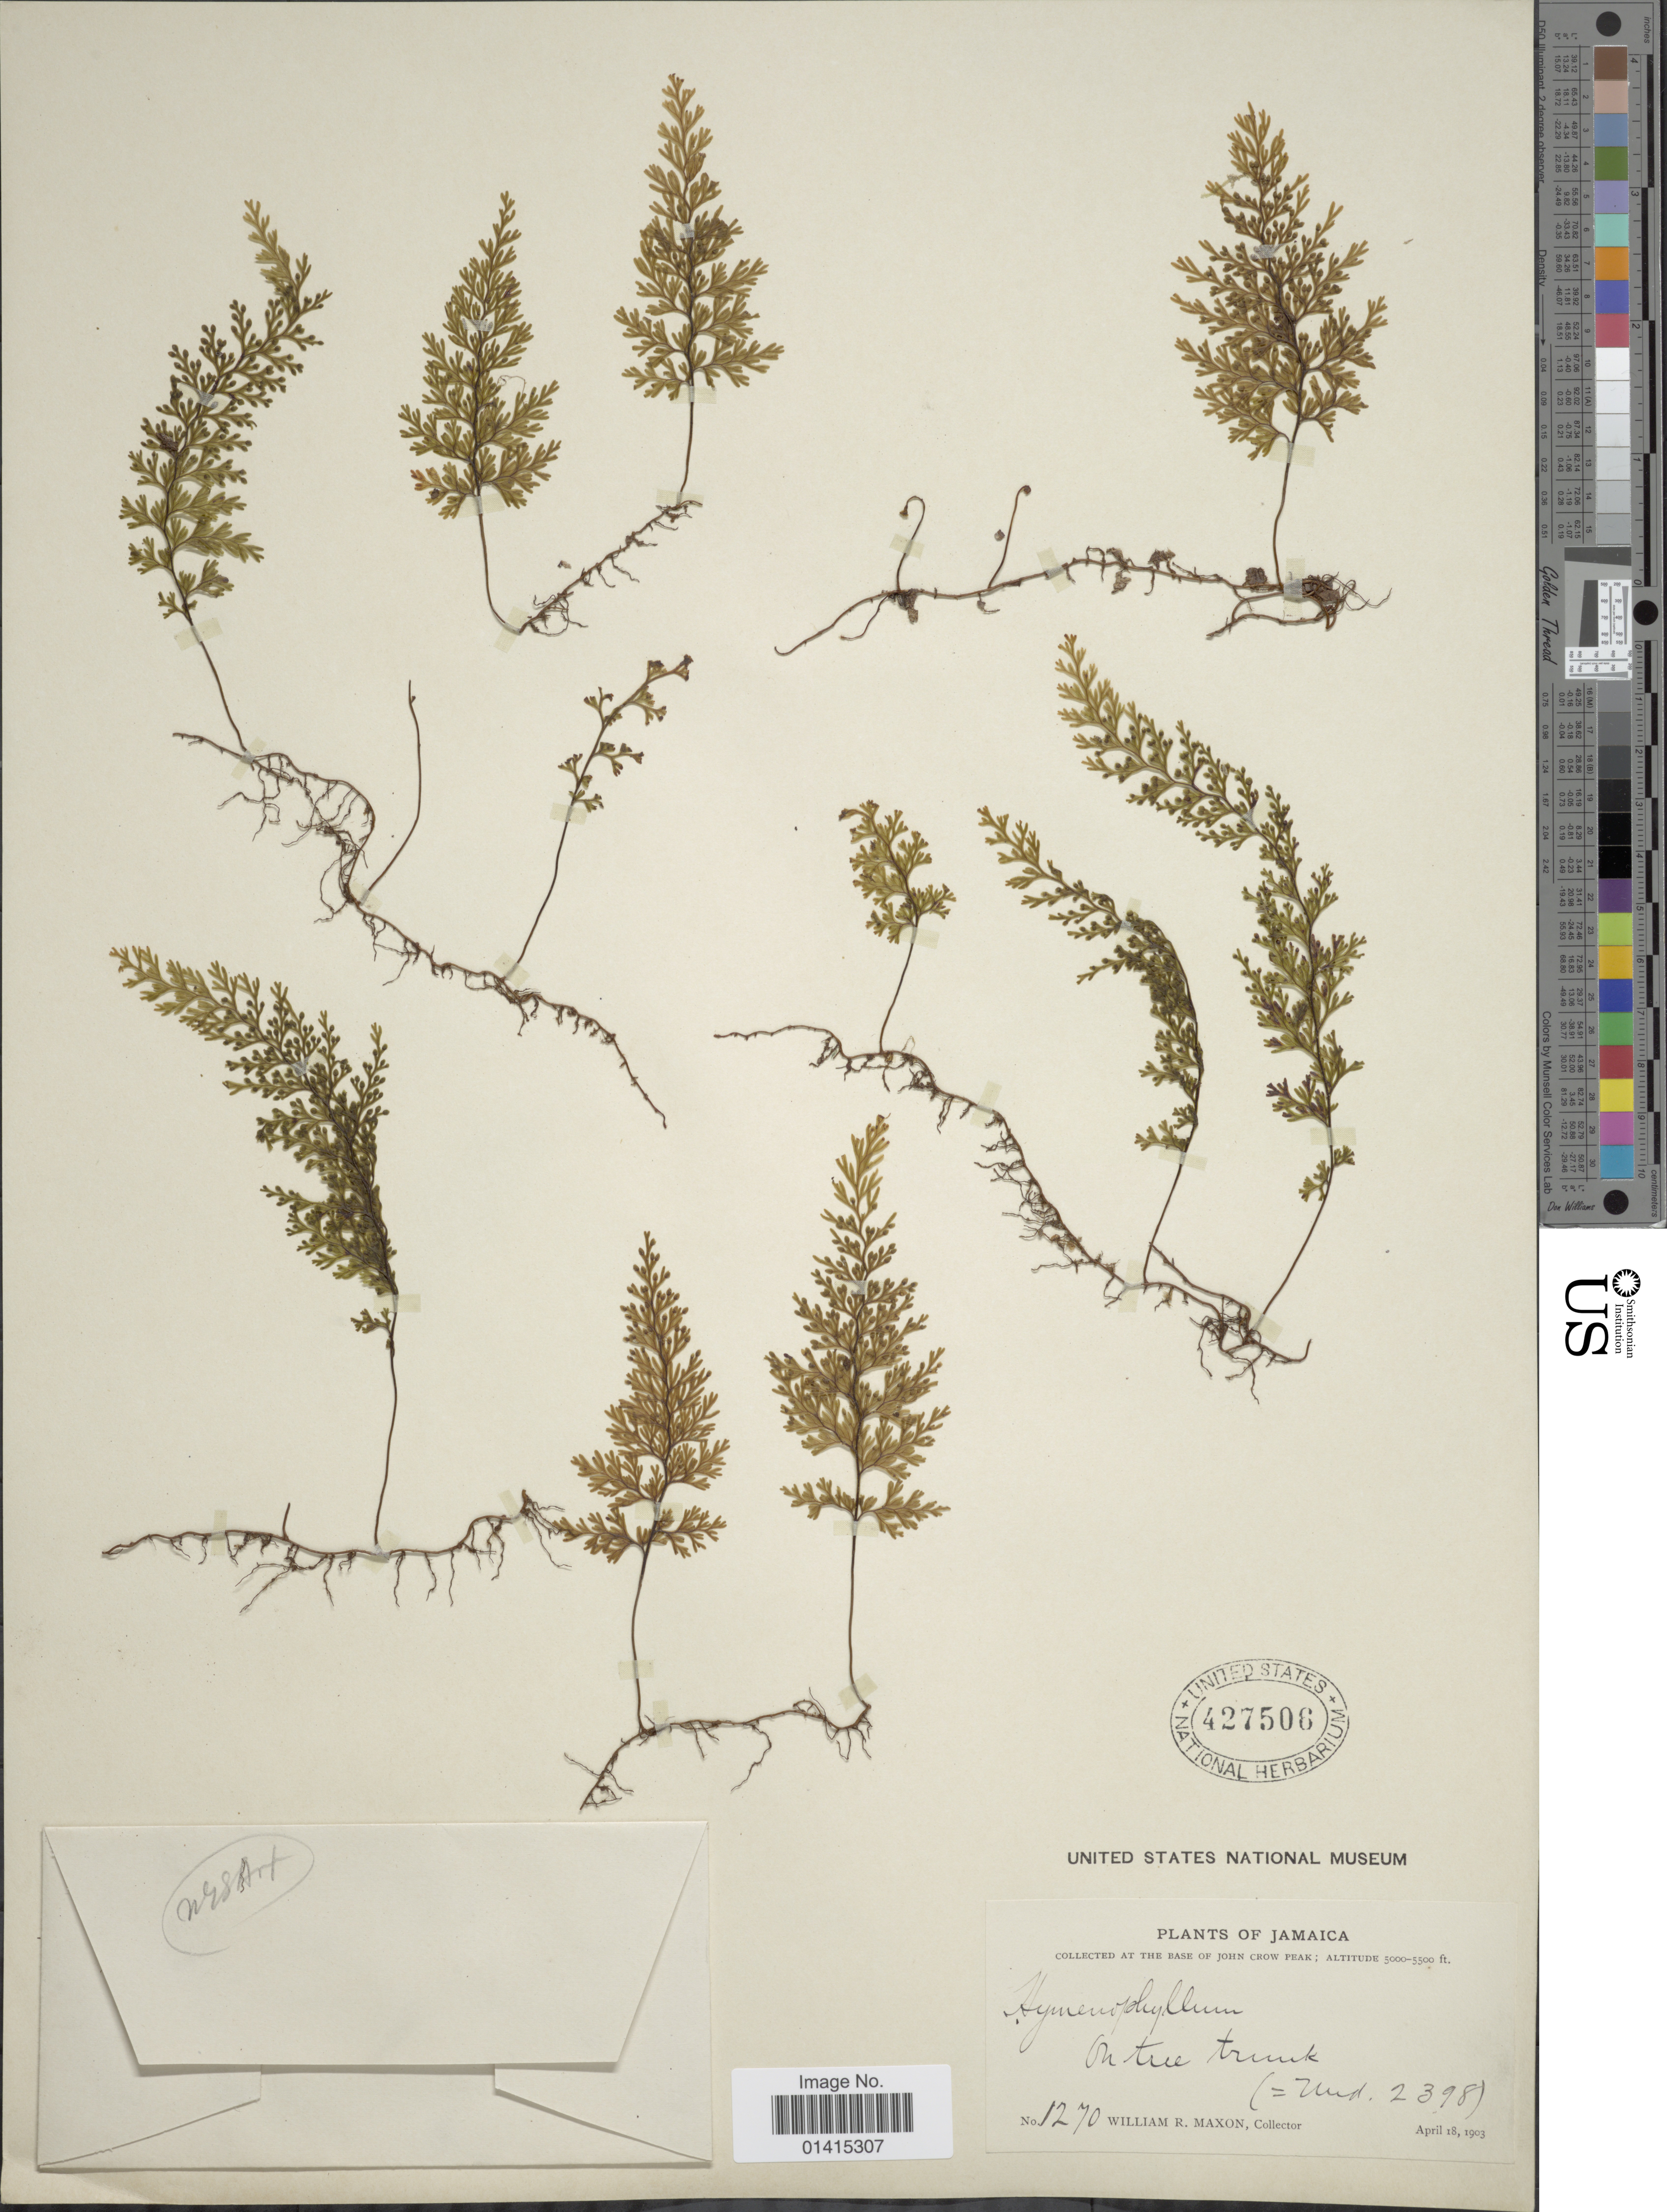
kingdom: Plantae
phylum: Tracheophyta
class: Polypodiopsida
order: Hymenophyllales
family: Hymenophyllaceae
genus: Hymenophyllum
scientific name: Hymenophyllum polyanthos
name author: (Sw.) Sw.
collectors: W. R. Maxon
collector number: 1270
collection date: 1903-04-18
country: Jamaica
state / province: Saint Thomas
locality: At the base of John Crow Peak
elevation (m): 1524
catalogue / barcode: US 427506